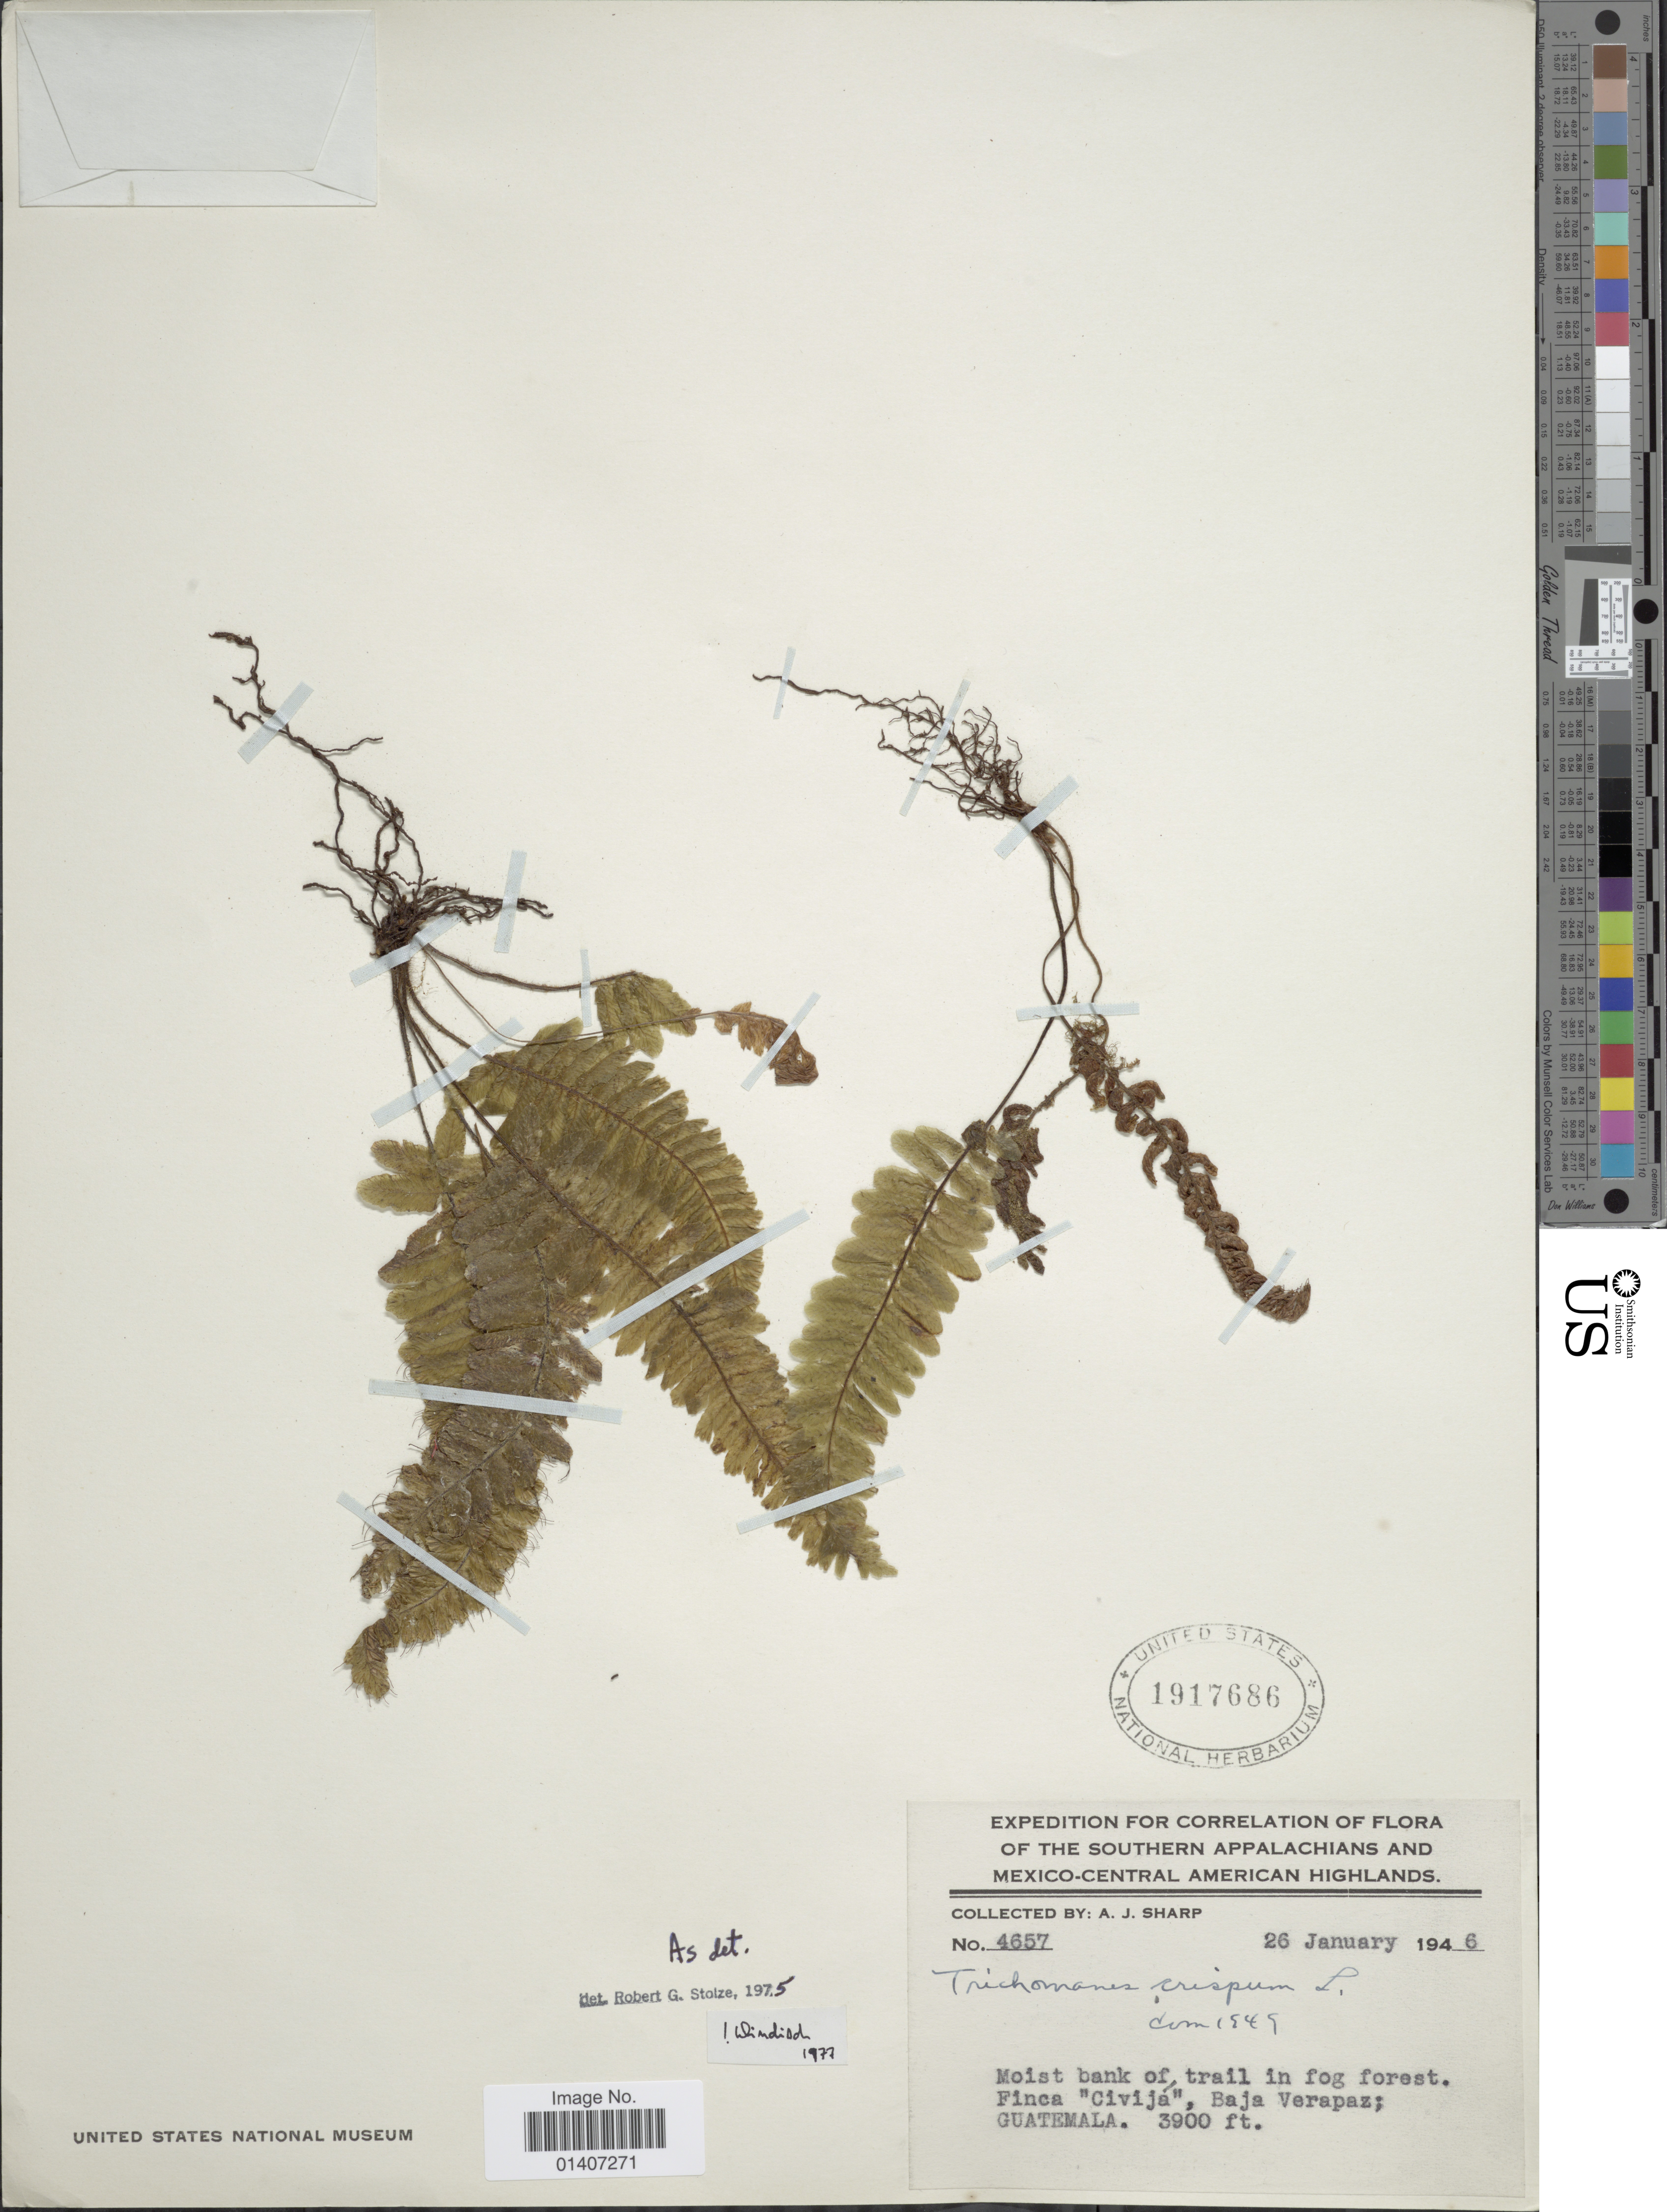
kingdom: Plantae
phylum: Tracheophyta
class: Polypodiopsida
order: Hymenophyllales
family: Hymenophyllaceae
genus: Trichomanes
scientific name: Trichomanes crispum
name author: L.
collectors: A. J. Sharp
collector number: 4657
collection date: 1946-01-26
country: Guatemala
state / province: Baja Verapaz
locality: Southern Appalachians and Mexico-central American Highlands, Moist bank of trail in fog forest, Finca "Civija"Baja Verapaz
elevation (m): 1189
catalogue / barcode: US 1917686